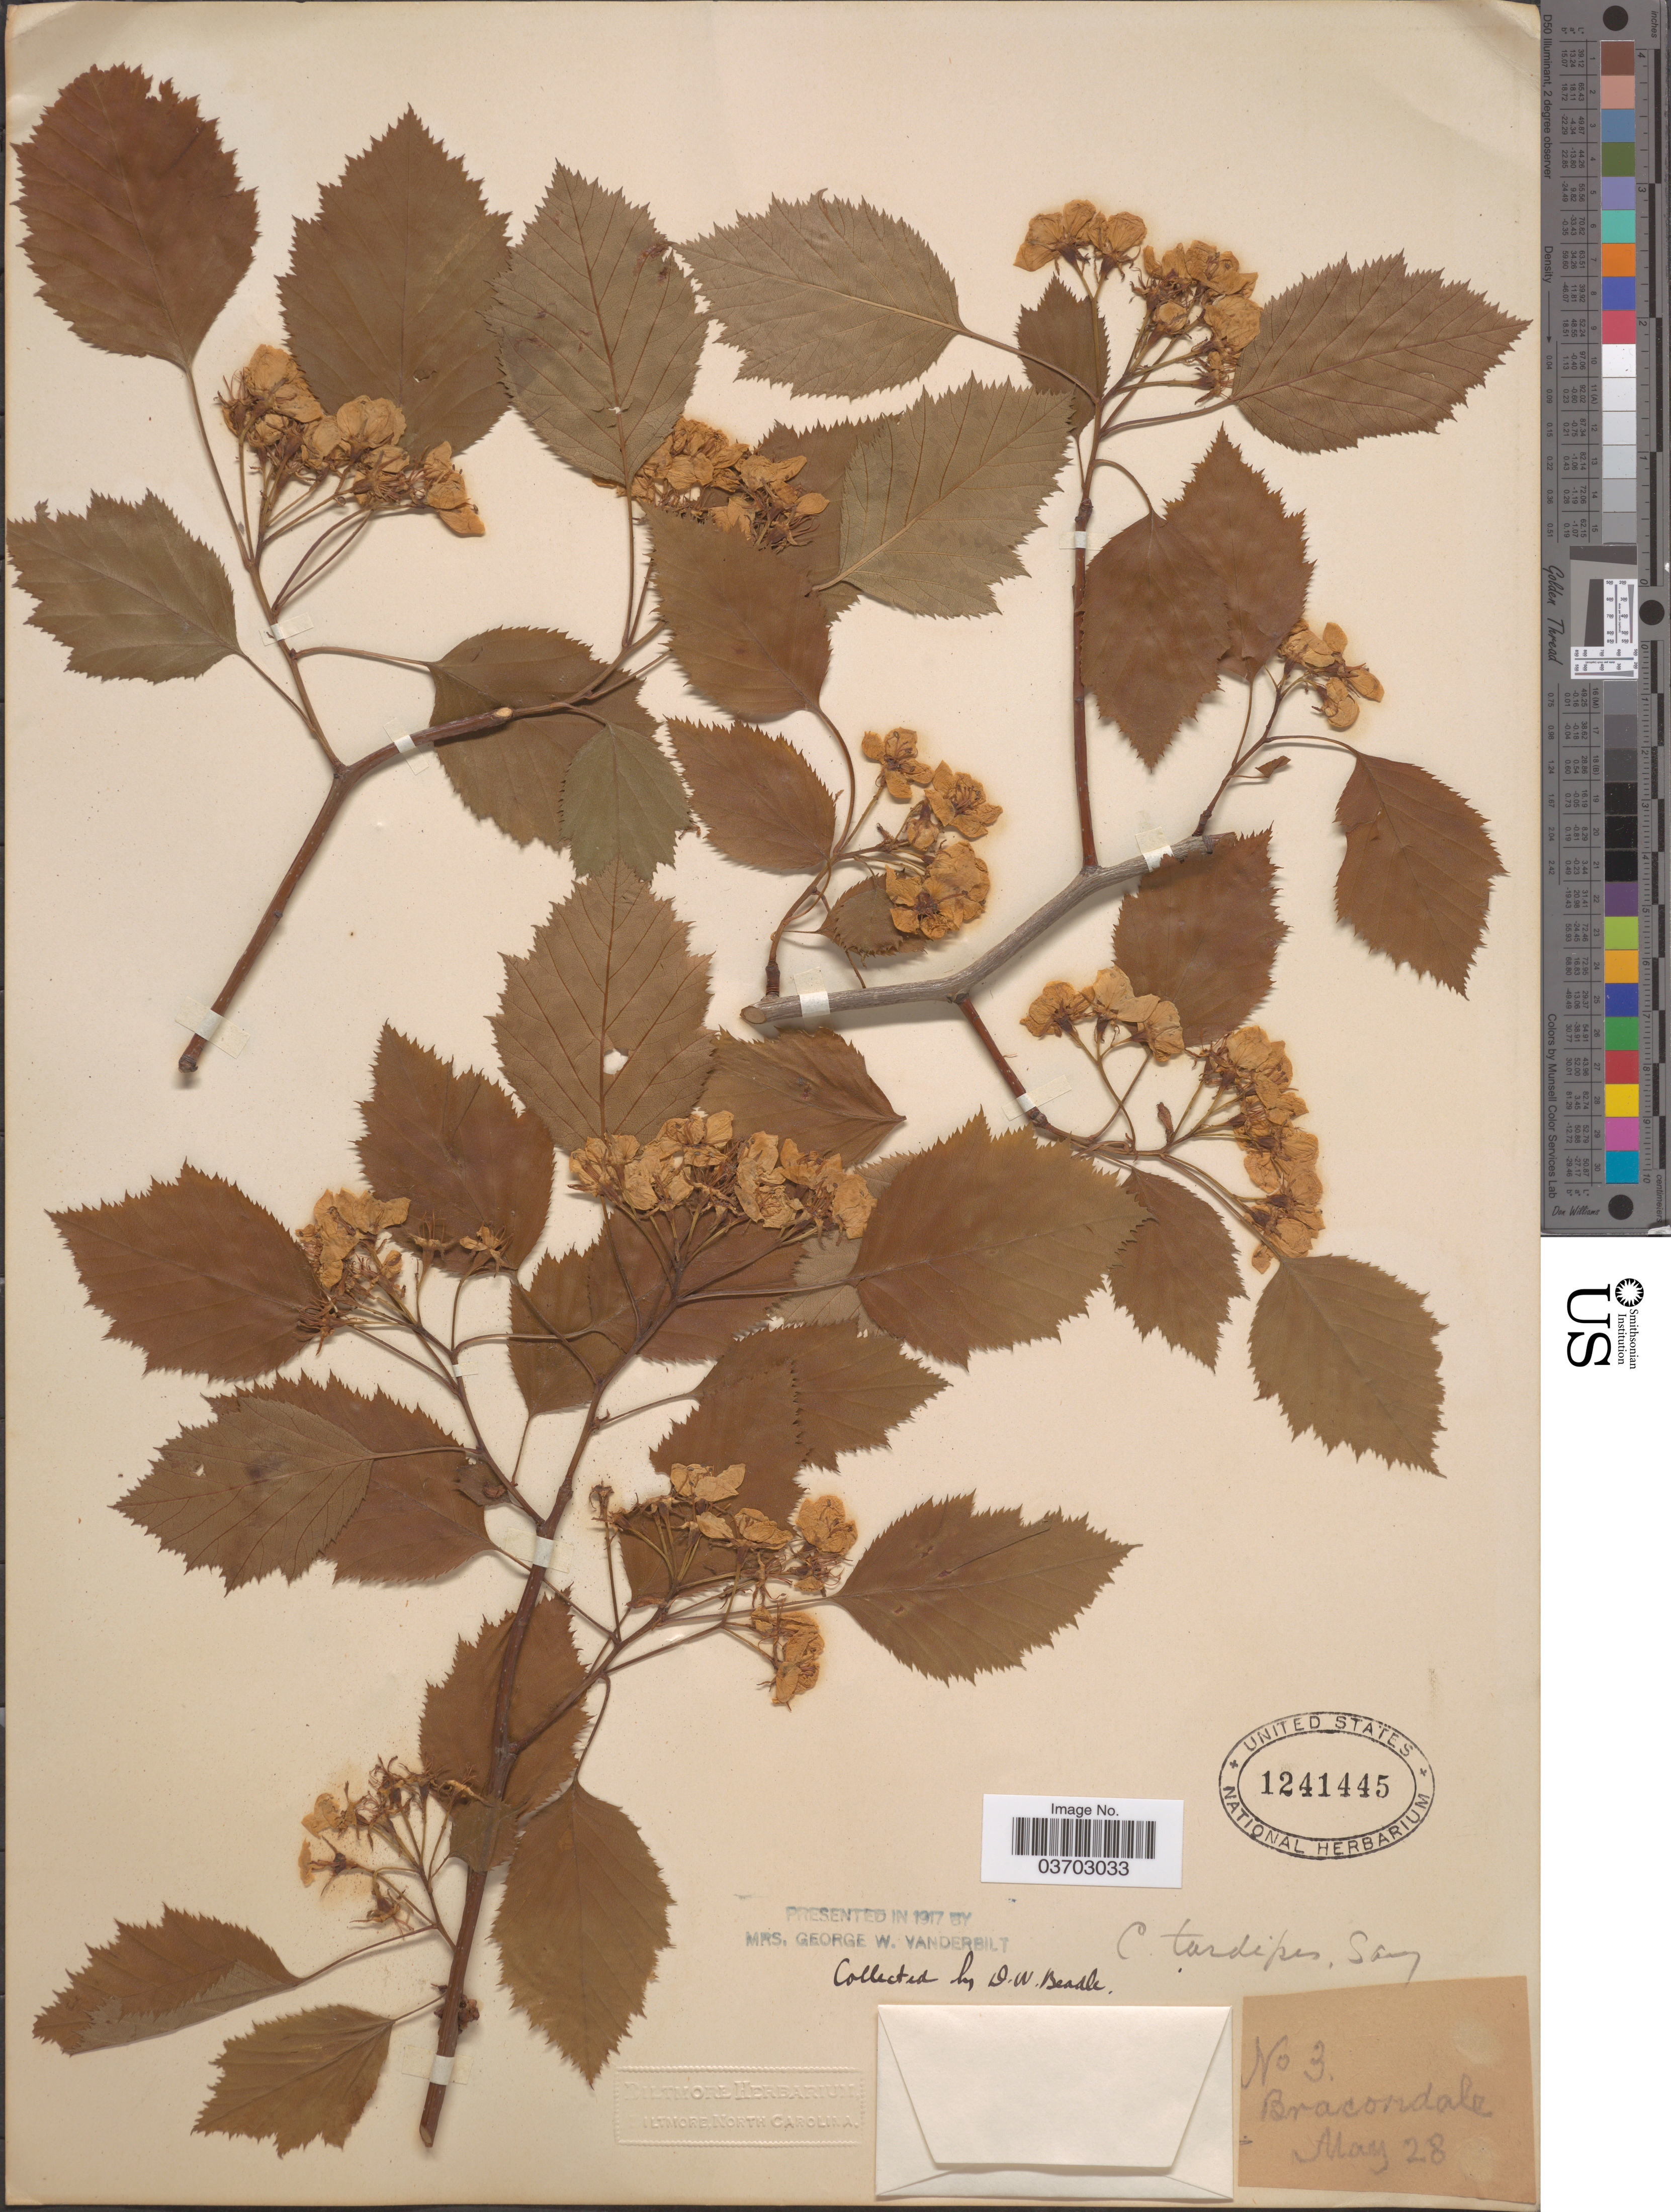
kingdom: Plantae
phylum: Tracheophyta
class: Magnoliopsida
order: Rosales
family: Rosaceae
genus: Crataegus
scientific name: Crataegus holmesiana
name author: Ashe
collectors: D. Beadle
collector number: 3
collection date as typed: Transcribed d/m/y: /5/28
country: Canada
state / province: Ontario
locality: Bracondale.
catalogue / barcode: US 1241445